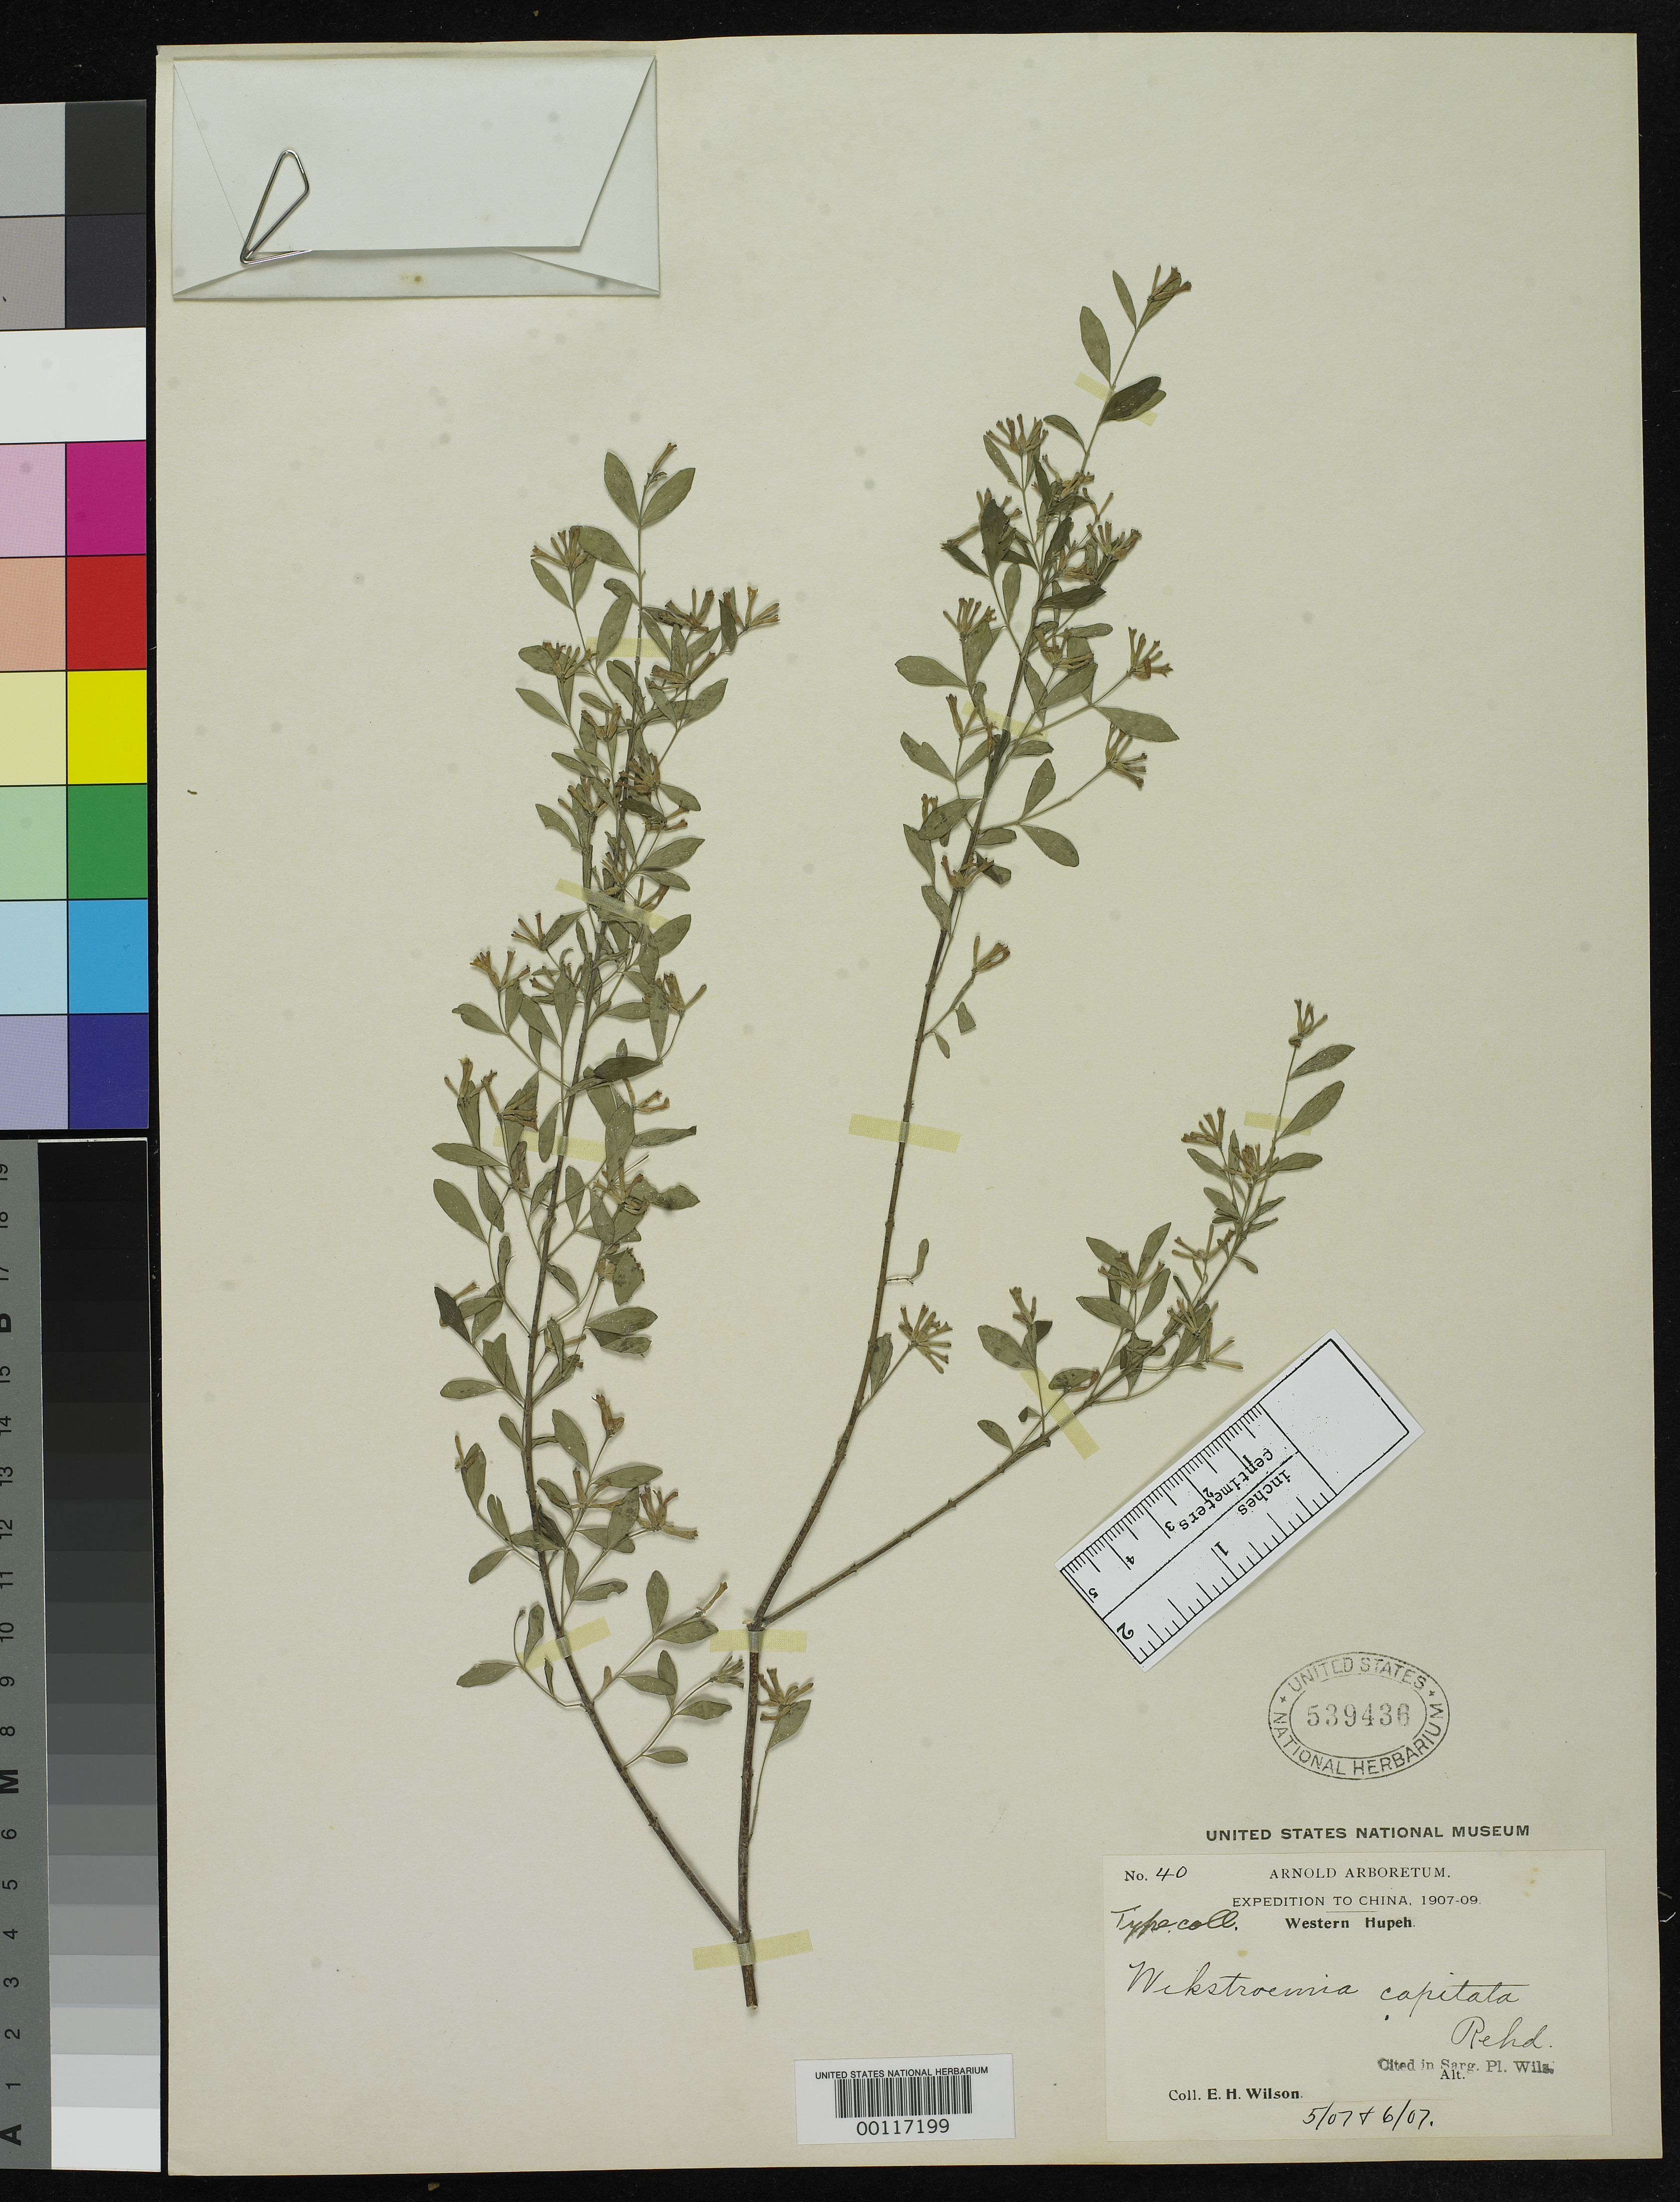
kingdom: Plantae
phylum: Tracheophyta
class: Magnoliopsida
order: Malvales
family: Thymelaeaceae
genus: Wikstroemia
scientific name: Wikstroemia capitata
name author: Rehder in Sarg.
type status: Isotype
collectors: E. H. Wilson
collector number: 40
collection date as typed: May 1907 to -- Jun 1907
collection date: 1907-05/1907-06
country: China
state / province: Hubei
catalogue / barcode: US 539436